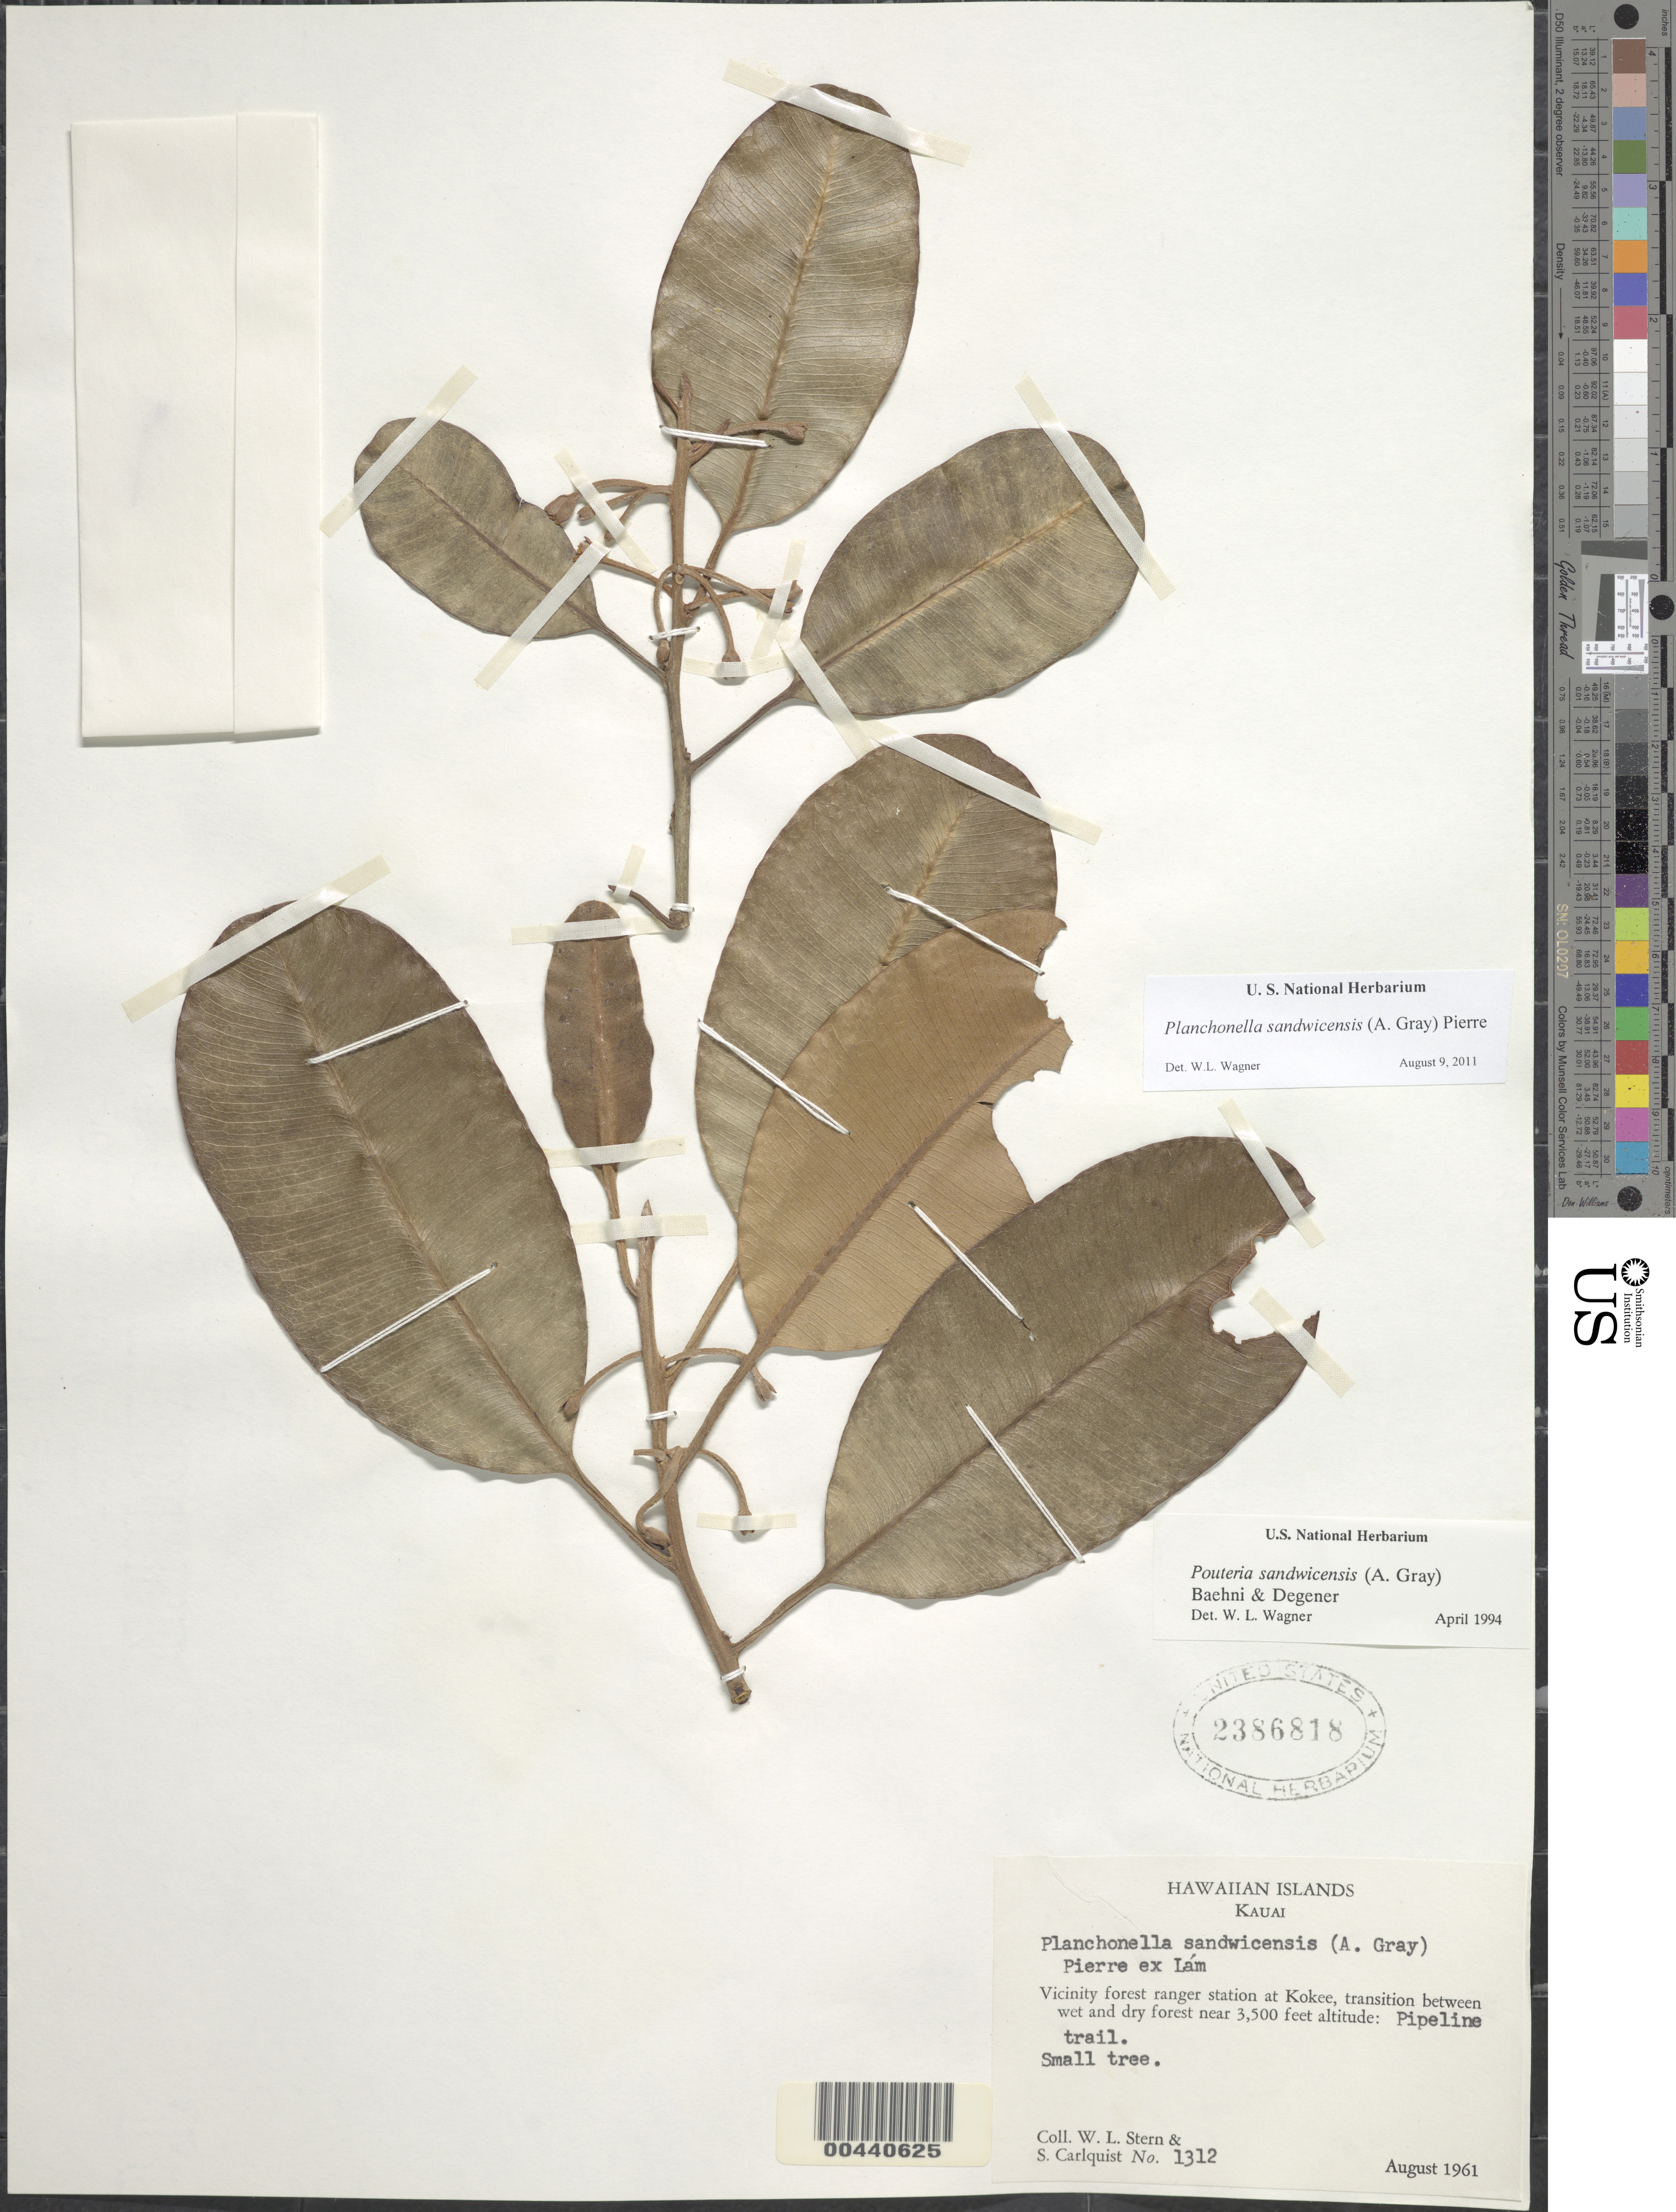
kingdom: Plantae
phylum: Tracheophyta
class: Magnoliopsida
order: Ericales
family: Sapotaceae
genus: Planchonella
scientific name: Planchonella sandwicensis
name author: (A. Gray) Pierre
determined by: Wagner, W. L., (BOT), Smithsonian Institution - National Museum of Natural History (UNITED STATES)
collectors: W. L. Stern & S. Carlquist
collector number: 1312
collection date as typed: Aug 1961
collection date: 1961-08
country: United States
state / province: Hawaii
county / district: Kauai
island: Kaua'i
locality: Vicinity forest ranger station at Kokee, Pipeline trail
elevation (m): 1067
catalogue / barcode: US 2386818